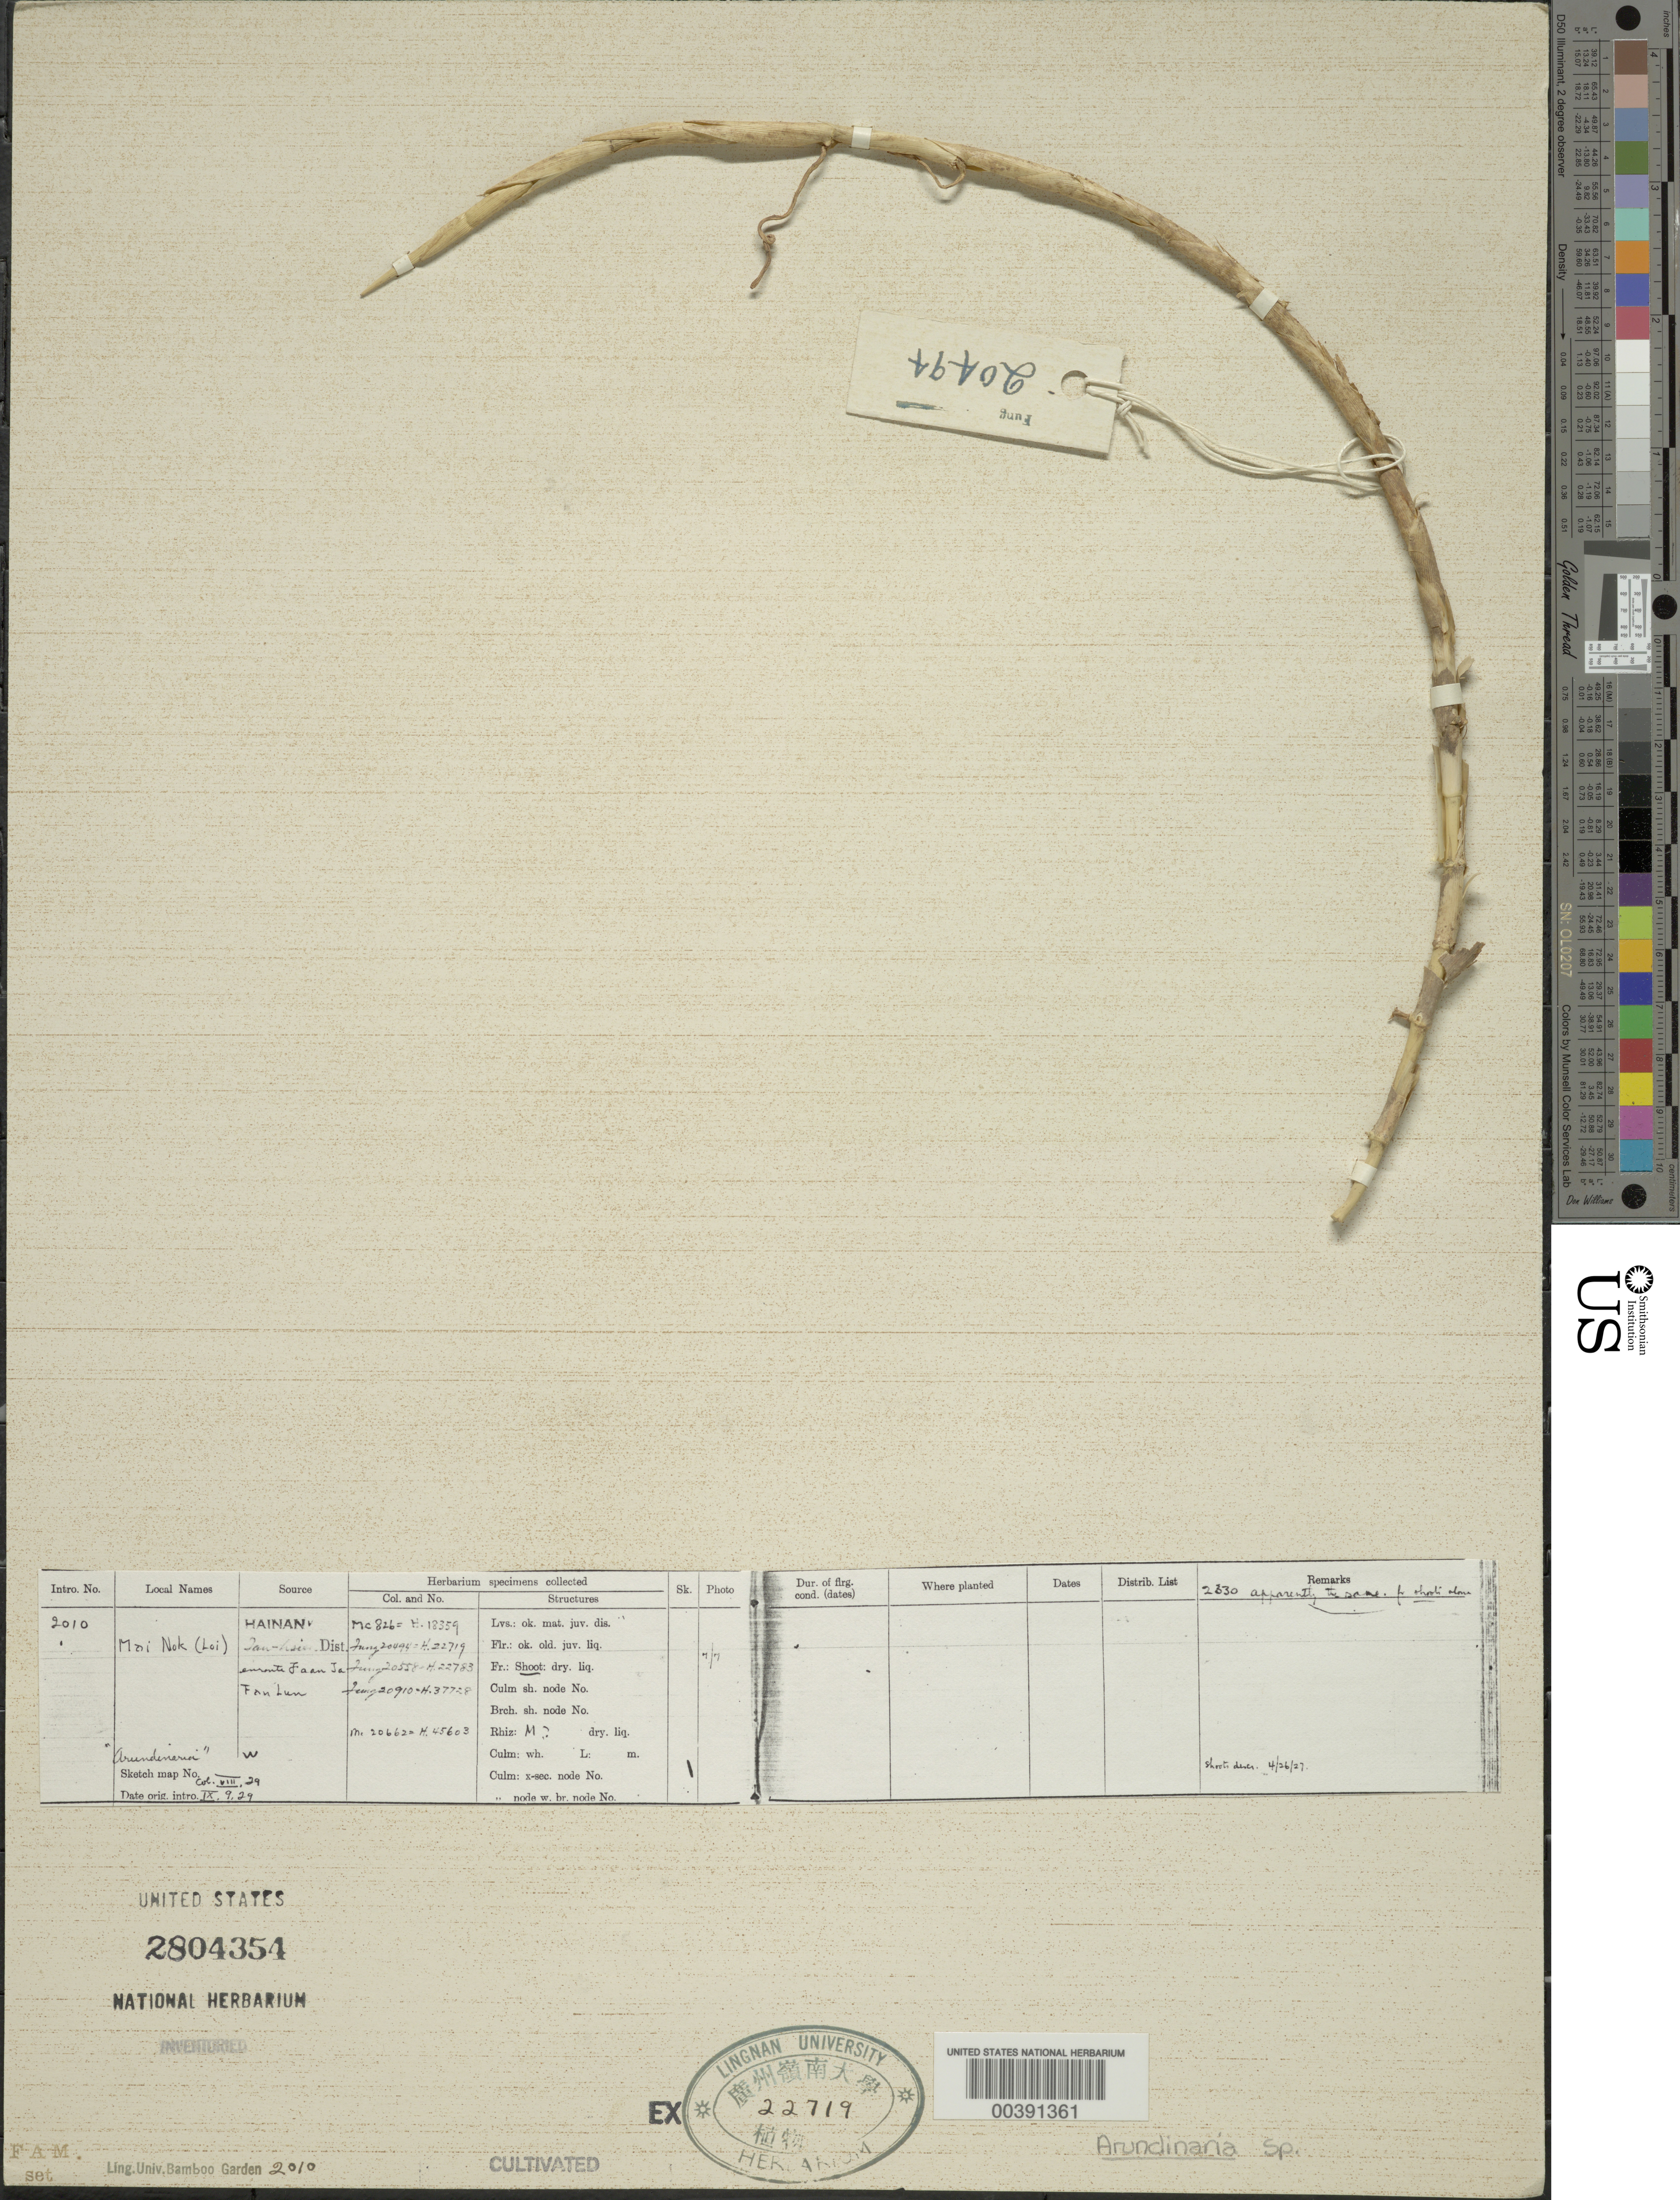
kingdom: Plantae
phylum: Tracheophyta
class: Liliopsida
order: Poales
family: Poaceae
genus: Arundinaria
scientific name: Arundinaria sp.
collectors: H. L. Fung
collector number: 20494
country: China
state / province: Hainan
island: Hainan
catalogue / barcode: US 2804354